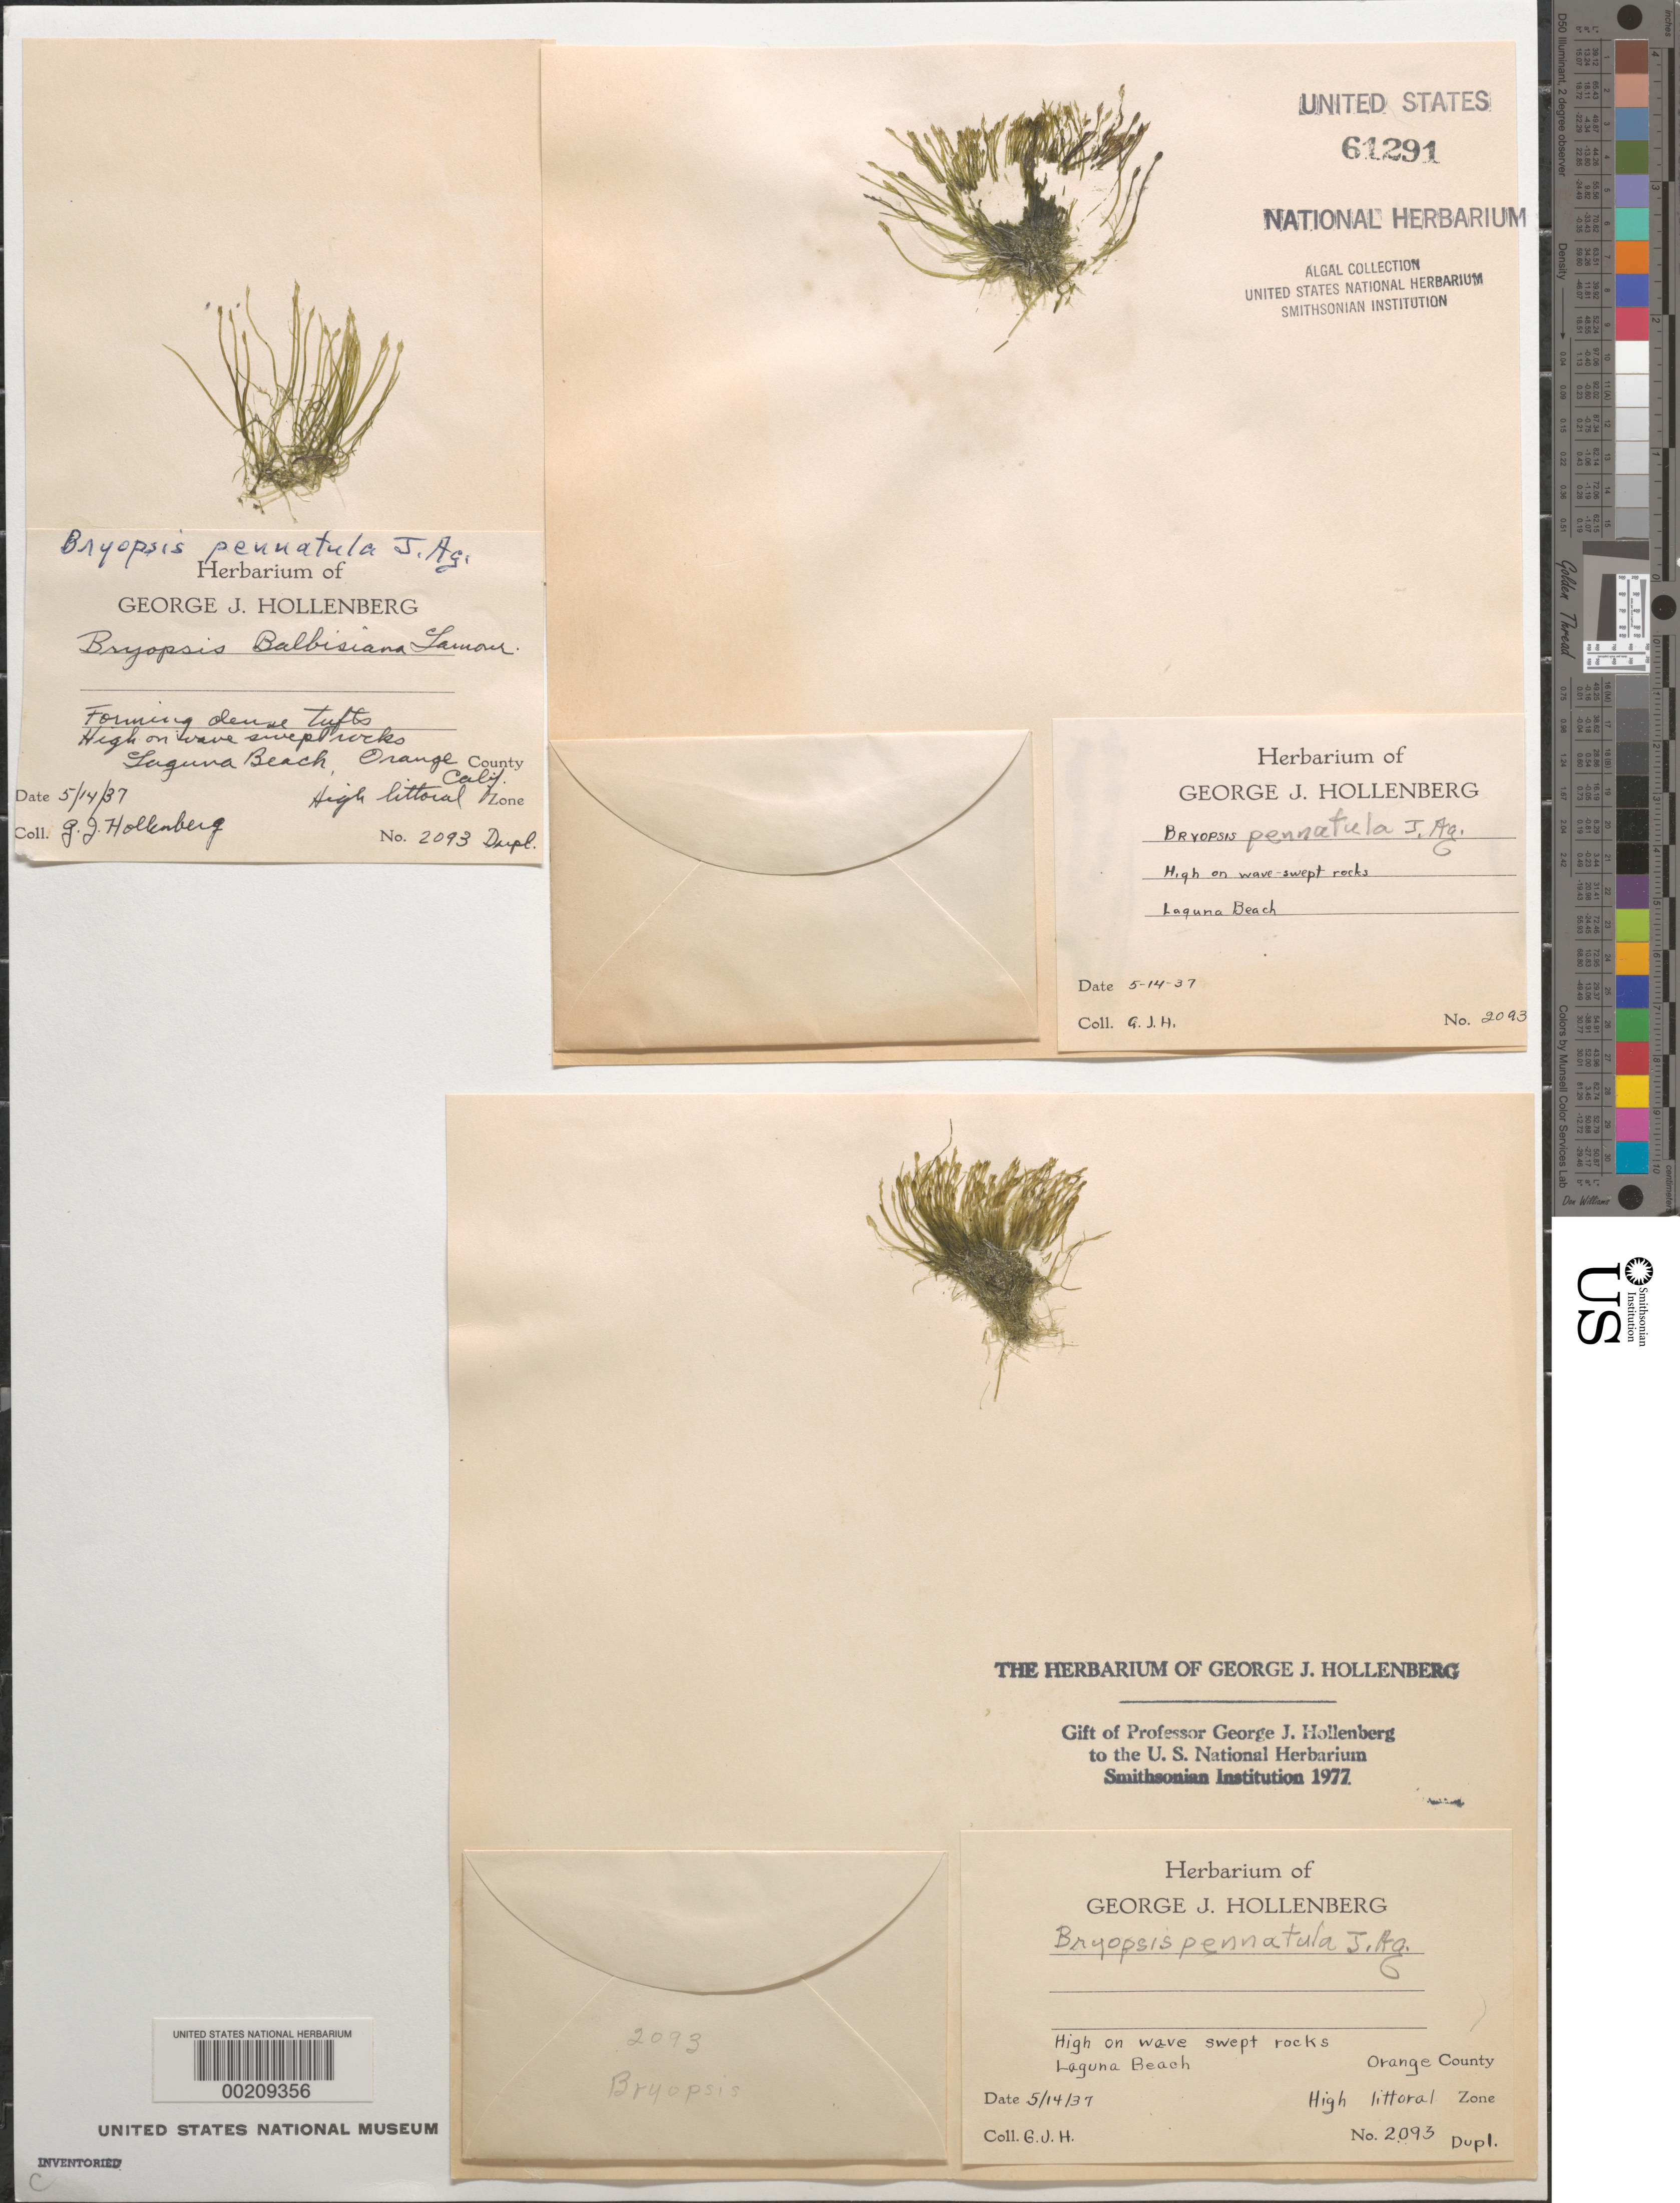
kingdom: Plantae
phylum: Chlorophyta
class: Ulvophyceae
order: Bryopsidales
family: Bryopsidaceae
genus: Bryopsis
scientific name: Bryopsis pennatula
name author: J. Agardh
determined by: Hollenberg, George J.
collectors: G. Hollenberg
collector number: GJH 2093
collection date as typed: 14 May 1937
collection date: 1937-05-14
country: United States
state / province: California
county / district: Orange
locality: Laguna Beach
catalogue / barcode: US 61291